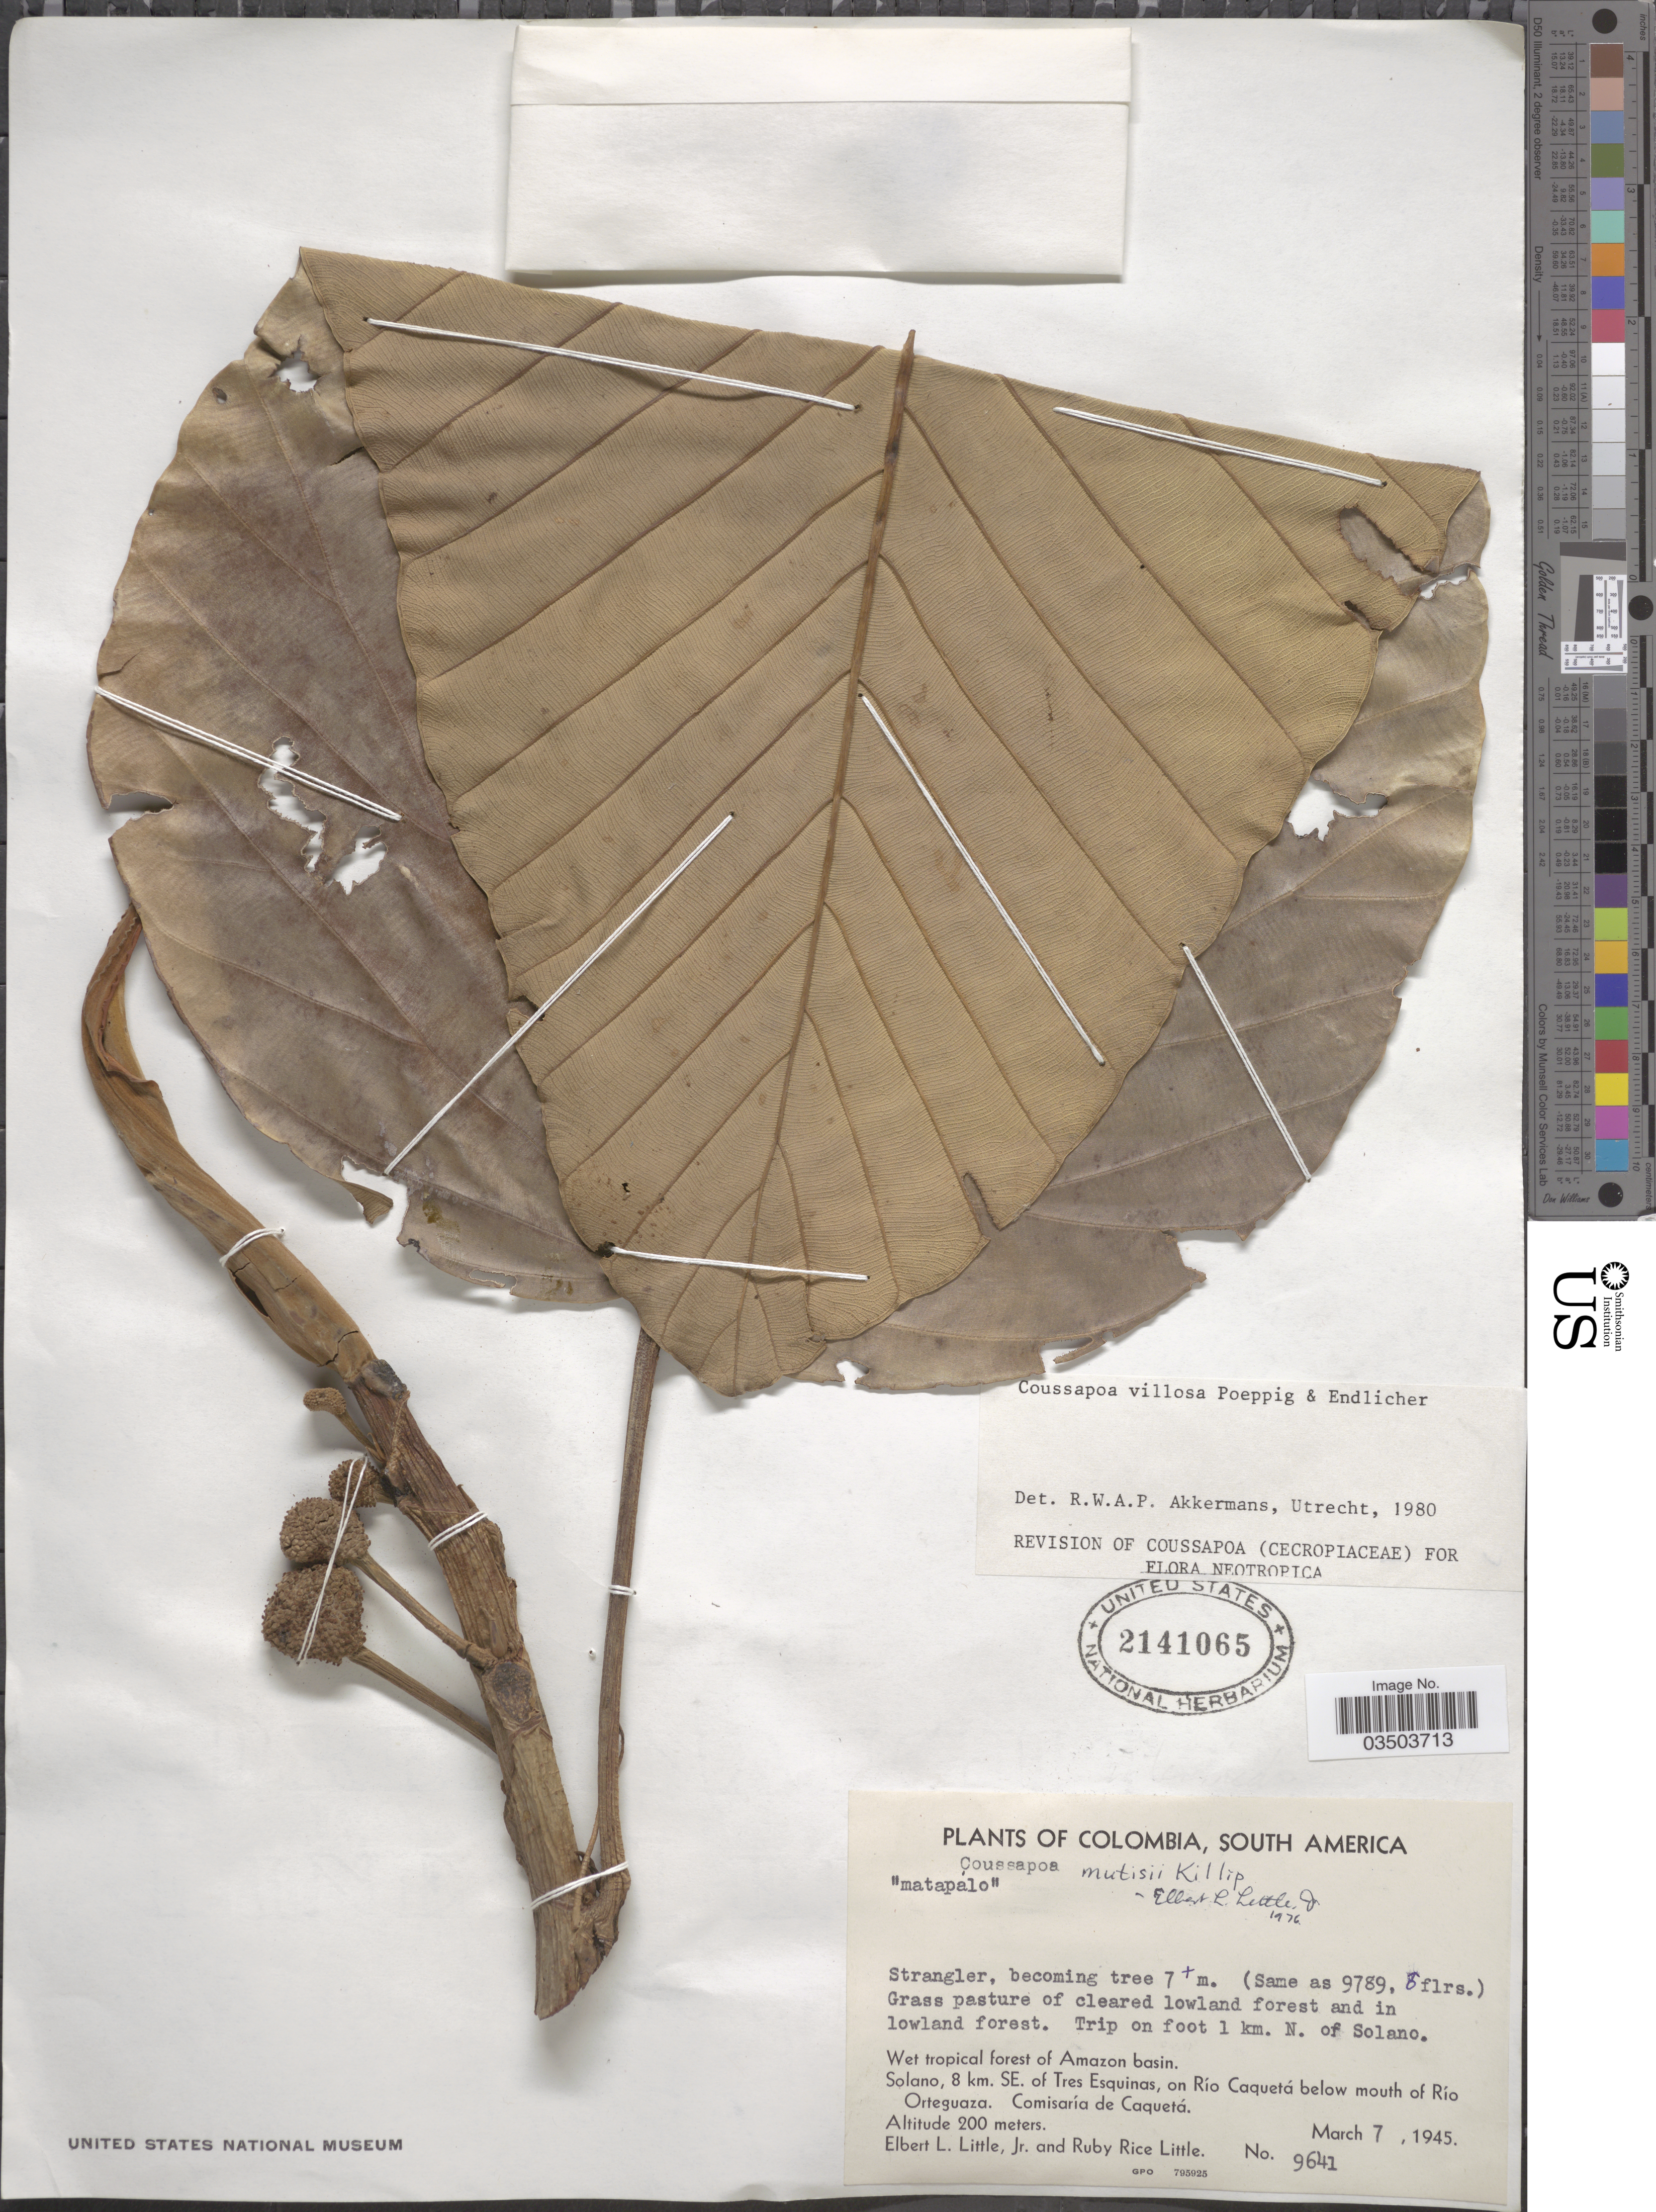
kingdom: Plantae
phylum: Tracheophyta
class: Magnoliopsida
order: Rosales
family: Urticaceae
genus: Coussapoa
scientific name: Coussapoa villosa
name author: Poepp. & Endl.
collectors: E. L. Little & R. R. Little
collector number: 9641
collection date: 1945-03-07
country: Colombia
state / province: Caquetá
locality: Trip on foot 1 km. N. of Solano. Wet tropical forest of Amazon basin. Solano, 8 km. SE. of Tres Esquinas, on Río Caquetá below mouth of Río Orteguaza. Comisaría de Caquetá.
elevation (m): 200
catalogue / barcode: US 2141065